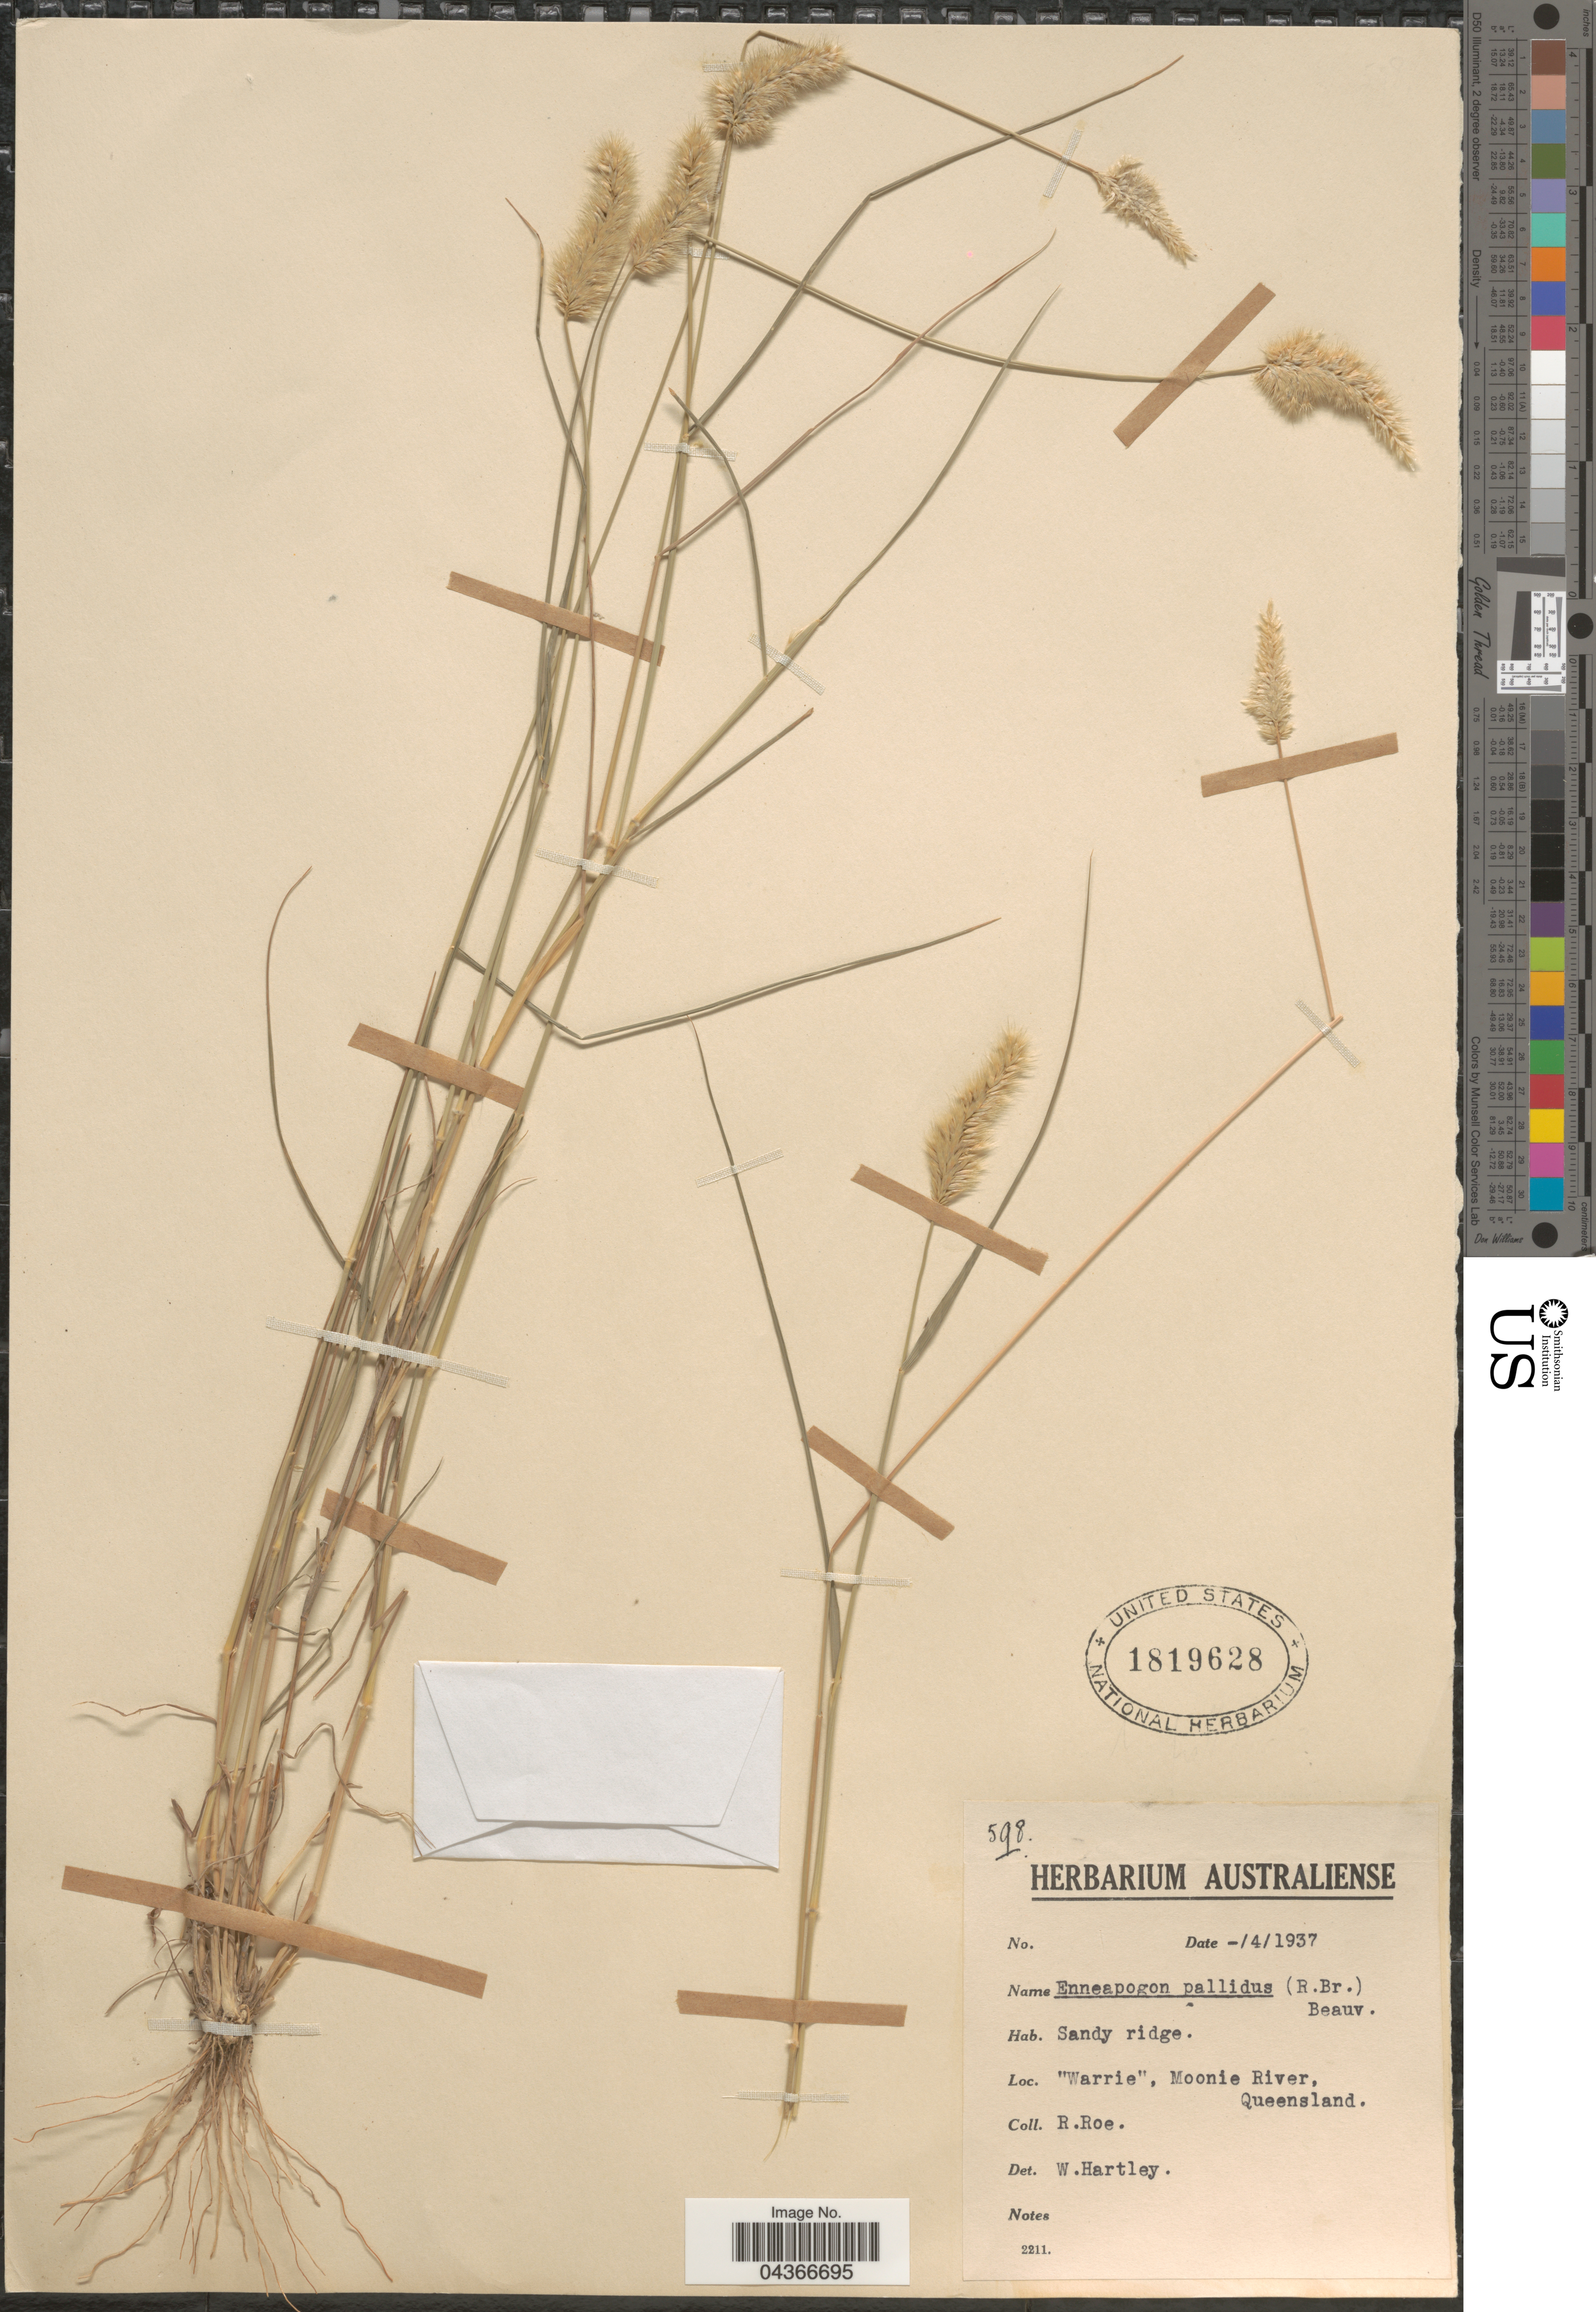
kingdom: Plantae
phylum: Tracheophyta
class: Liliopsida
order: Poales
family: Poaceae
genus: Enneapogon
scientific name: Enneapogon pallidus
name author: (R. Br.) P. Beauv.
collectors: R. Roe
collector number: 598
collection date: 1937-04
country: Australia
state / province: Queensland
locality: Warrie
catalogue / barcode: US 1819628